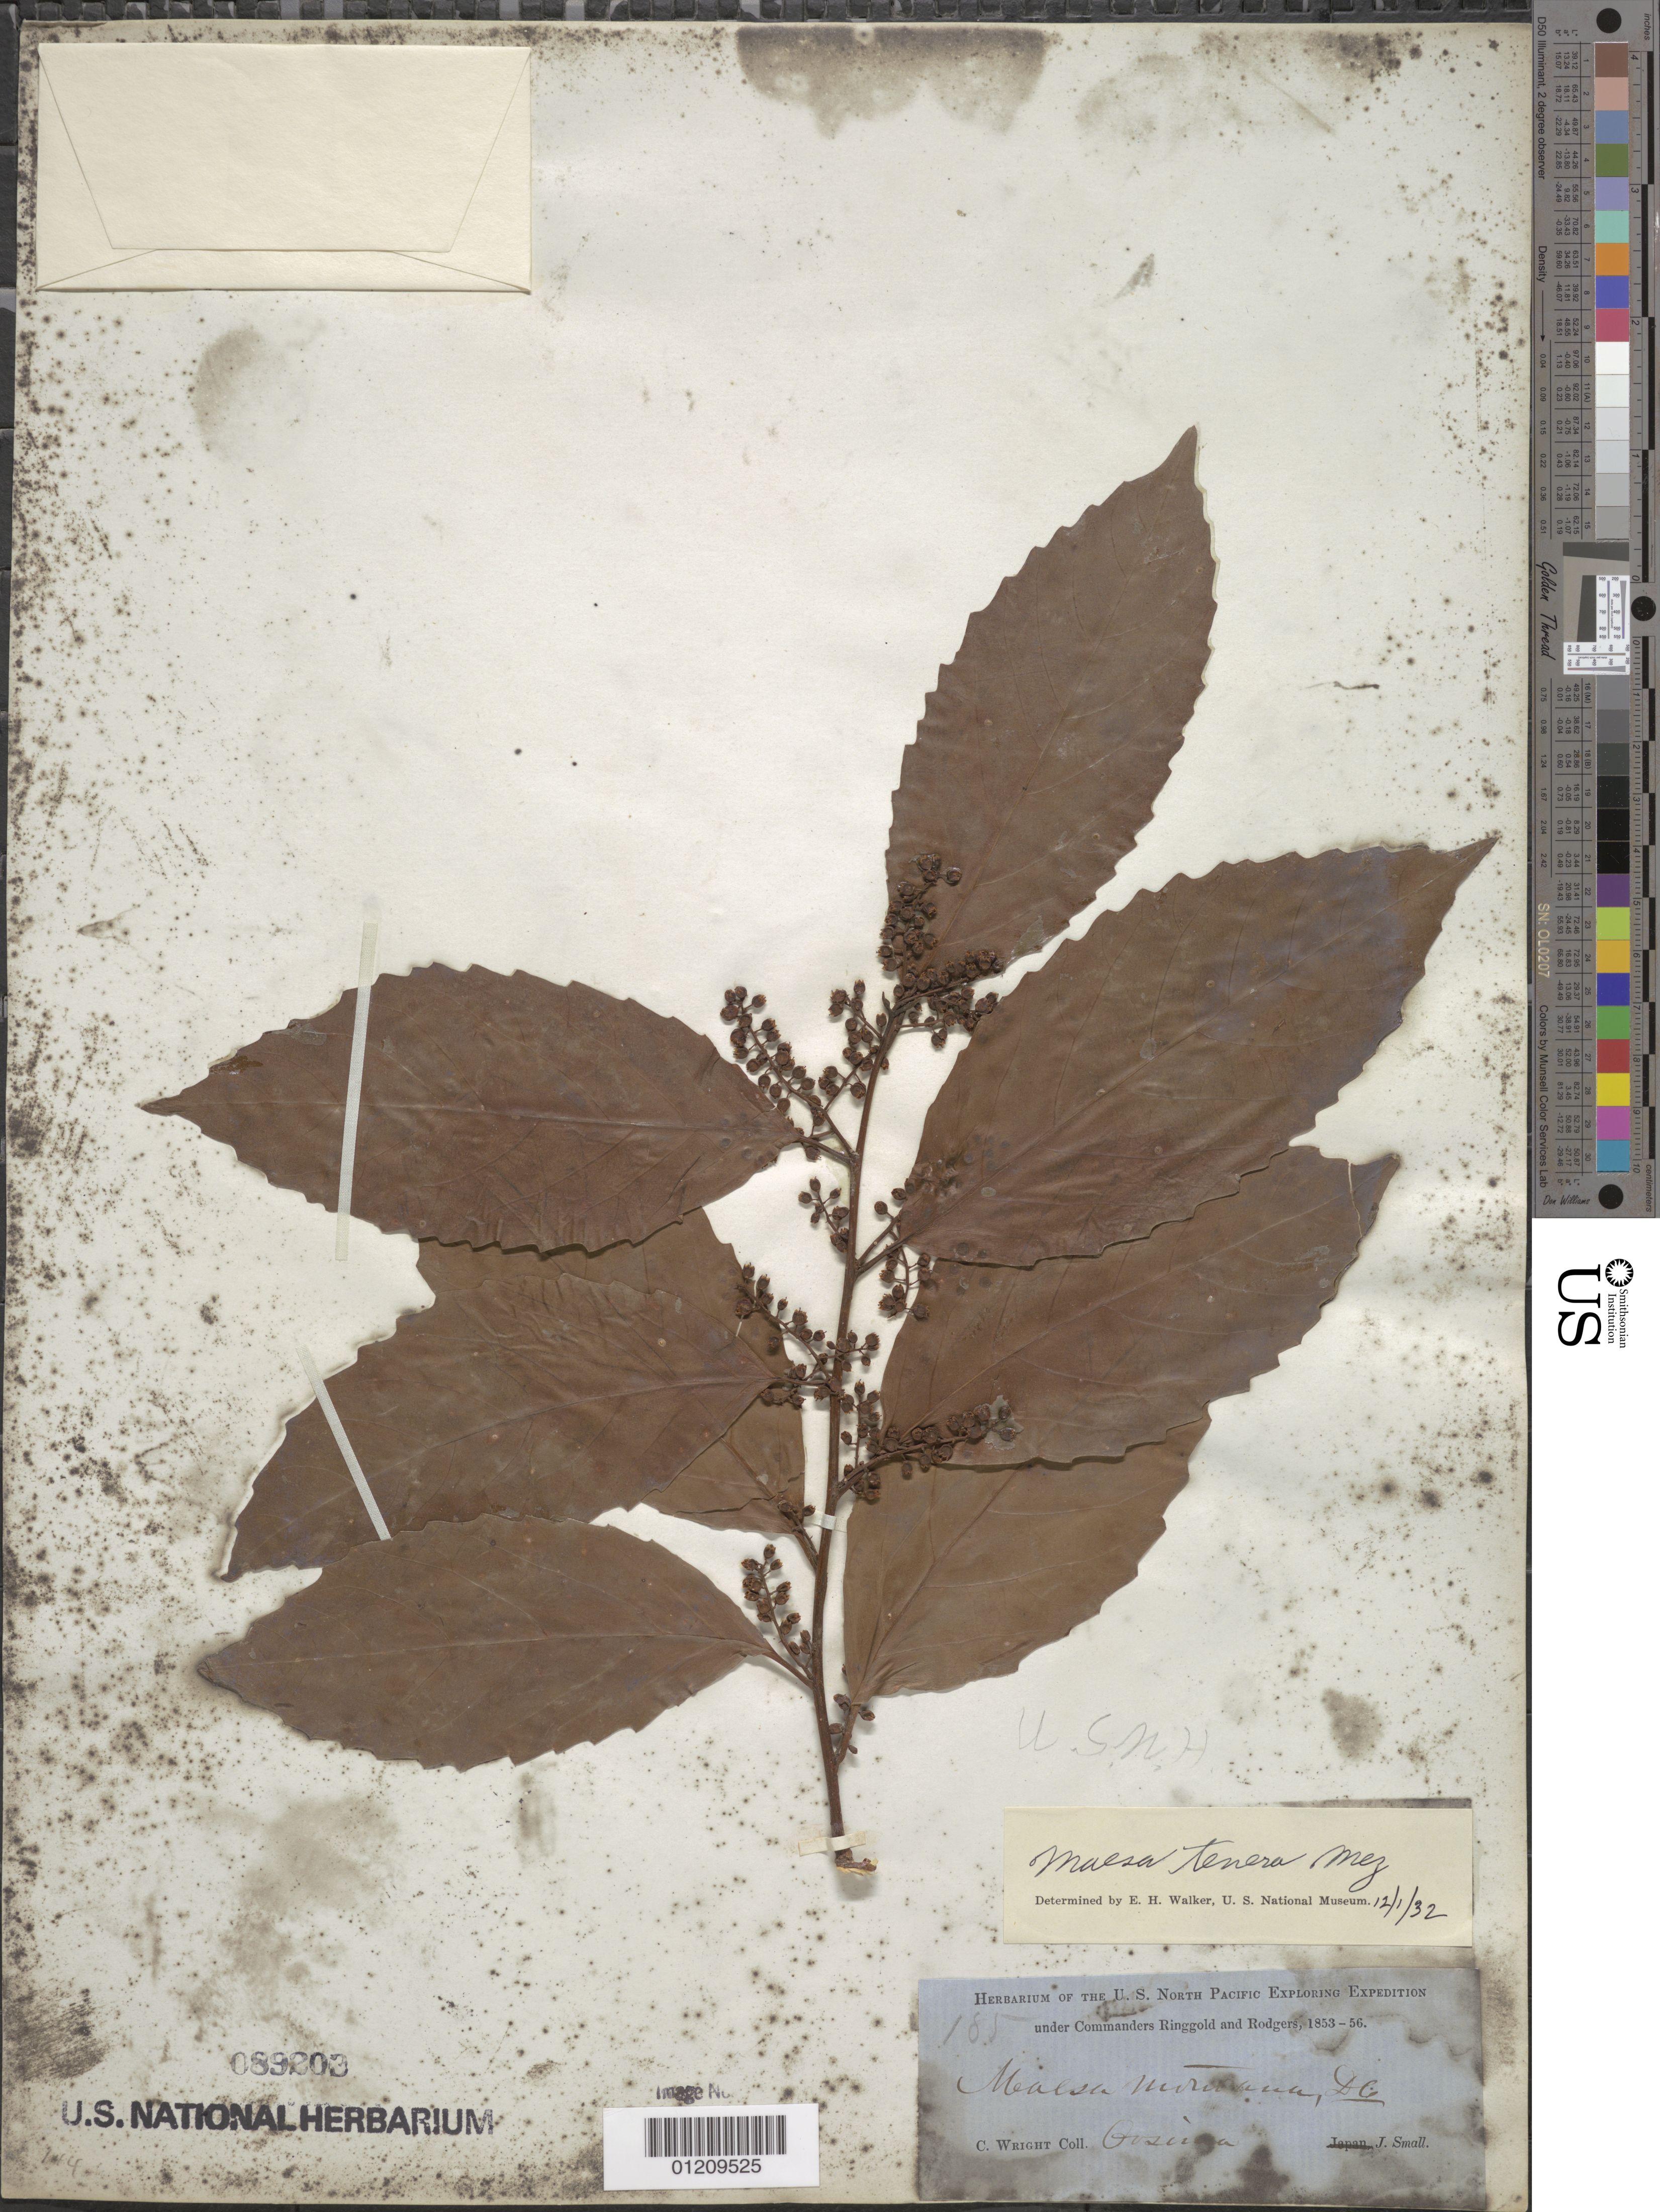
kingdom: Plantae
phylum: Tracheophyta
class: Magnoliopsida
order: Ericales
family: Primulaceae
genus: Maesa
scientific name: Maesa tenera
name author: Mez in Engl.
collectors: C. Wright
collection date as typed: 1853 to -- -- 1856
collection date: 1853/1856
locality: Gosima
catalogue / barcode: US 89203